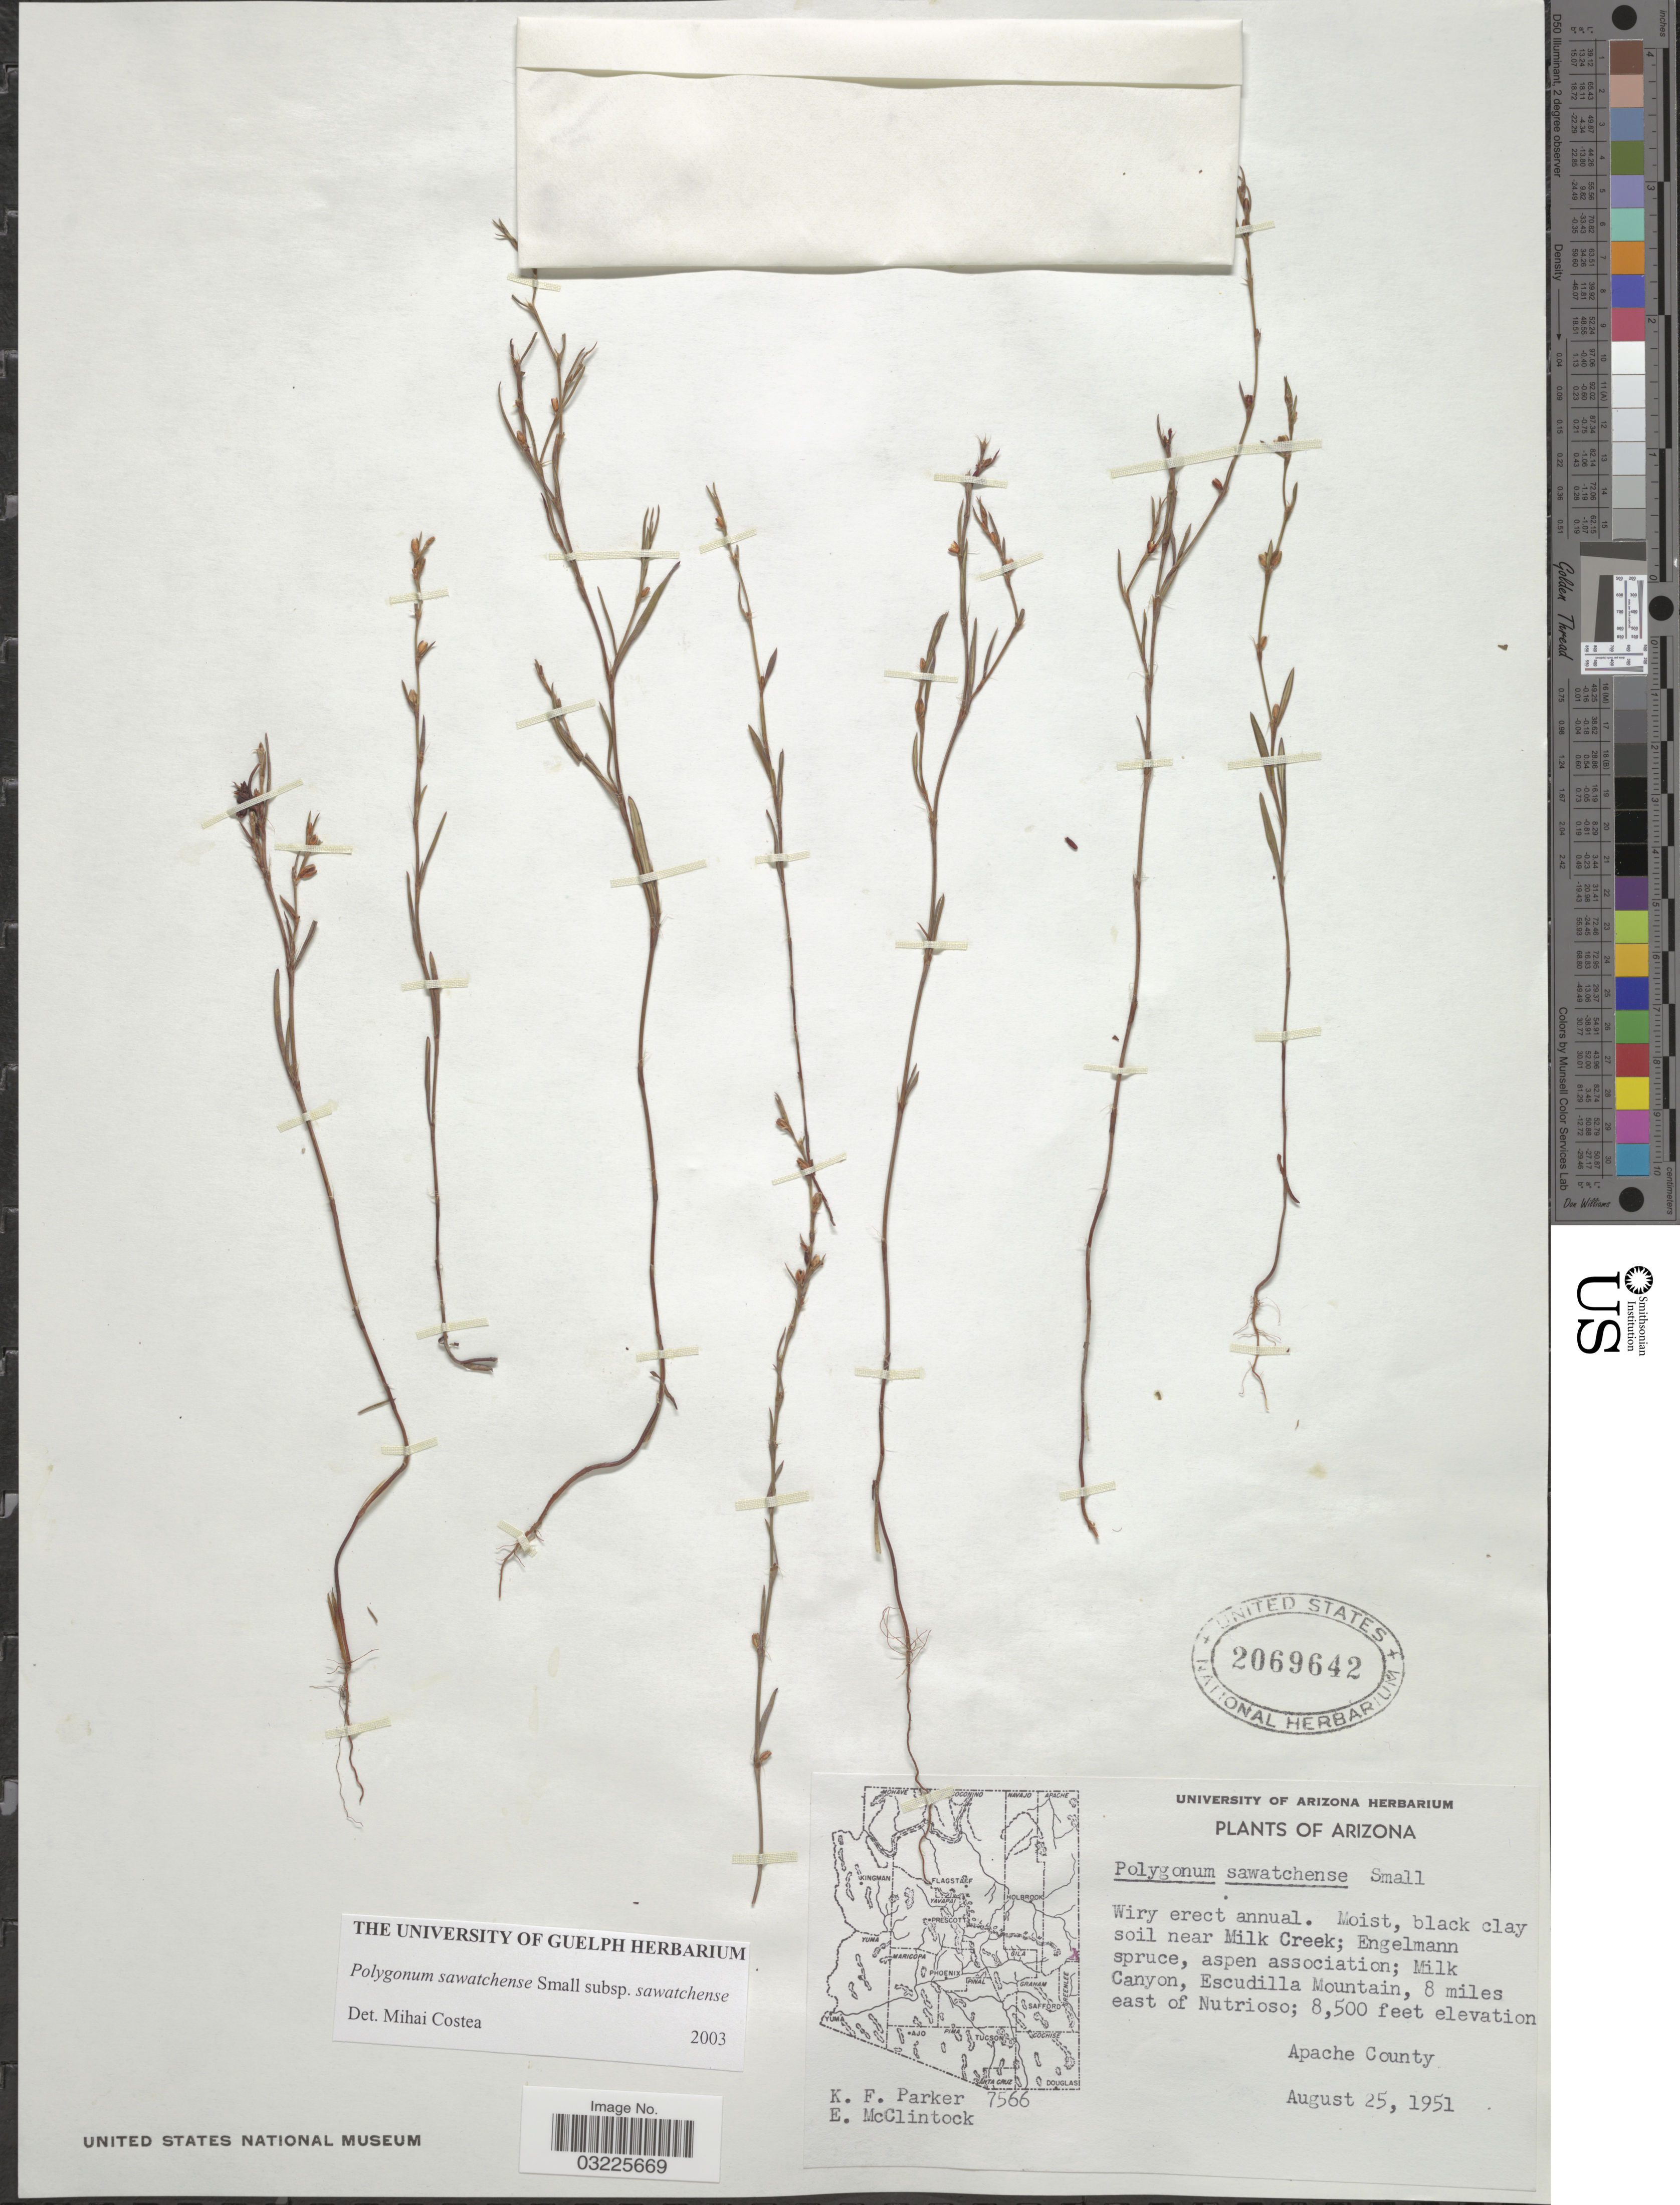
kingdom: Plantae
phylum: Tracheophyta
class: Magnoliopsida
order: Caryophyllales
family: Polygonaceae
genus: Polygonum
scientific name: Polygonum sawatchense subsp. sawatchense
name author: Small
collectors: K. F. Parker & E. McClintock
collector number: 7566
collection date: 1951-08-25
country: United States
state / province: Arizona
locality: Black clay soil near Milk Creek; Milk Canyon, Escudilla Mountain, 8 miles east of Nutrioso. Apache County.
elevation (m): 2591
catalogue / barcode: US 2069642